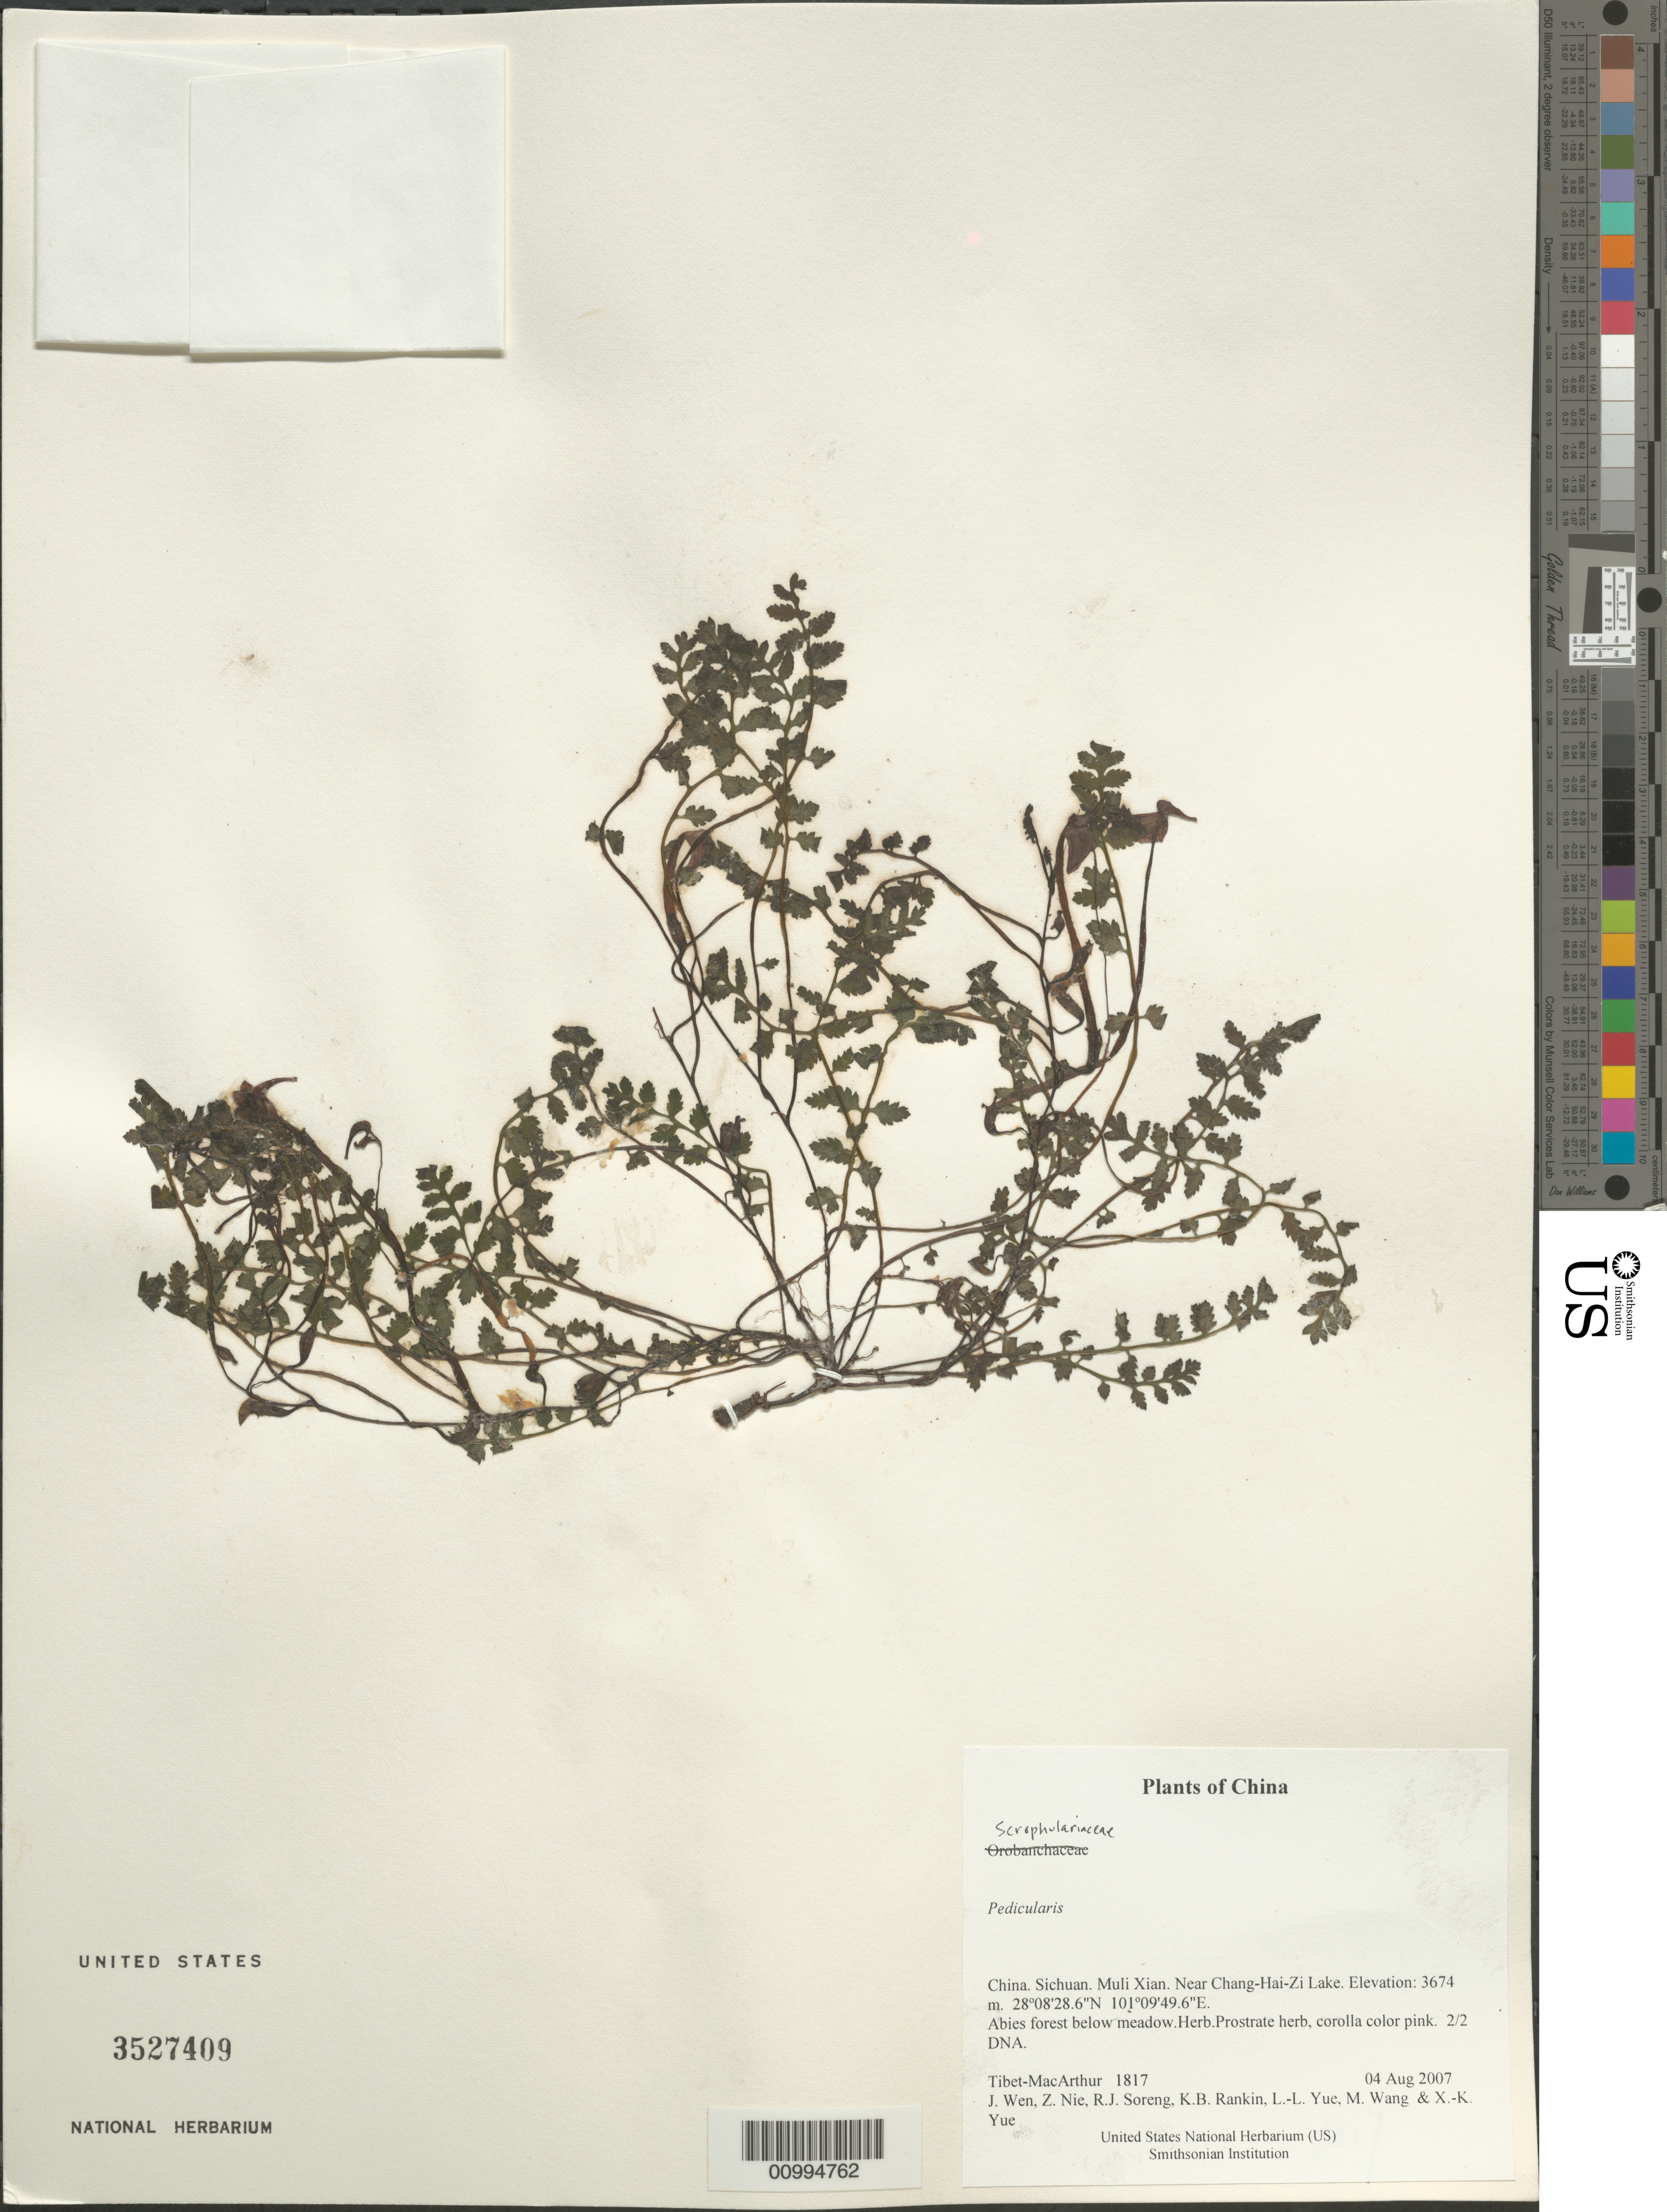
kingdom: Plantae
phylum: Tracheophyta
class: Magnoliopsida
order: Lamiales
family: Orobanchaceae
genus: Pedicularis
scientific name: Pedicularis sp.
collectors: Tibet-MacArthur, J. Wen, Z. Nie, R. J. Soreng, K. Rankin, L. Yue, M. Wang & X. Yue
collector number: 1817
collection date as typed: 04 Aug 2007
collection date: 2007-08-04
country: China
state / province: Sichuan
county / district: Muli Xian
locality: Near Chang-Hai-Zi Lake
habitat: Abies forest below meadow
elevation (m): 3674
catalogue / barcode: US 3527409